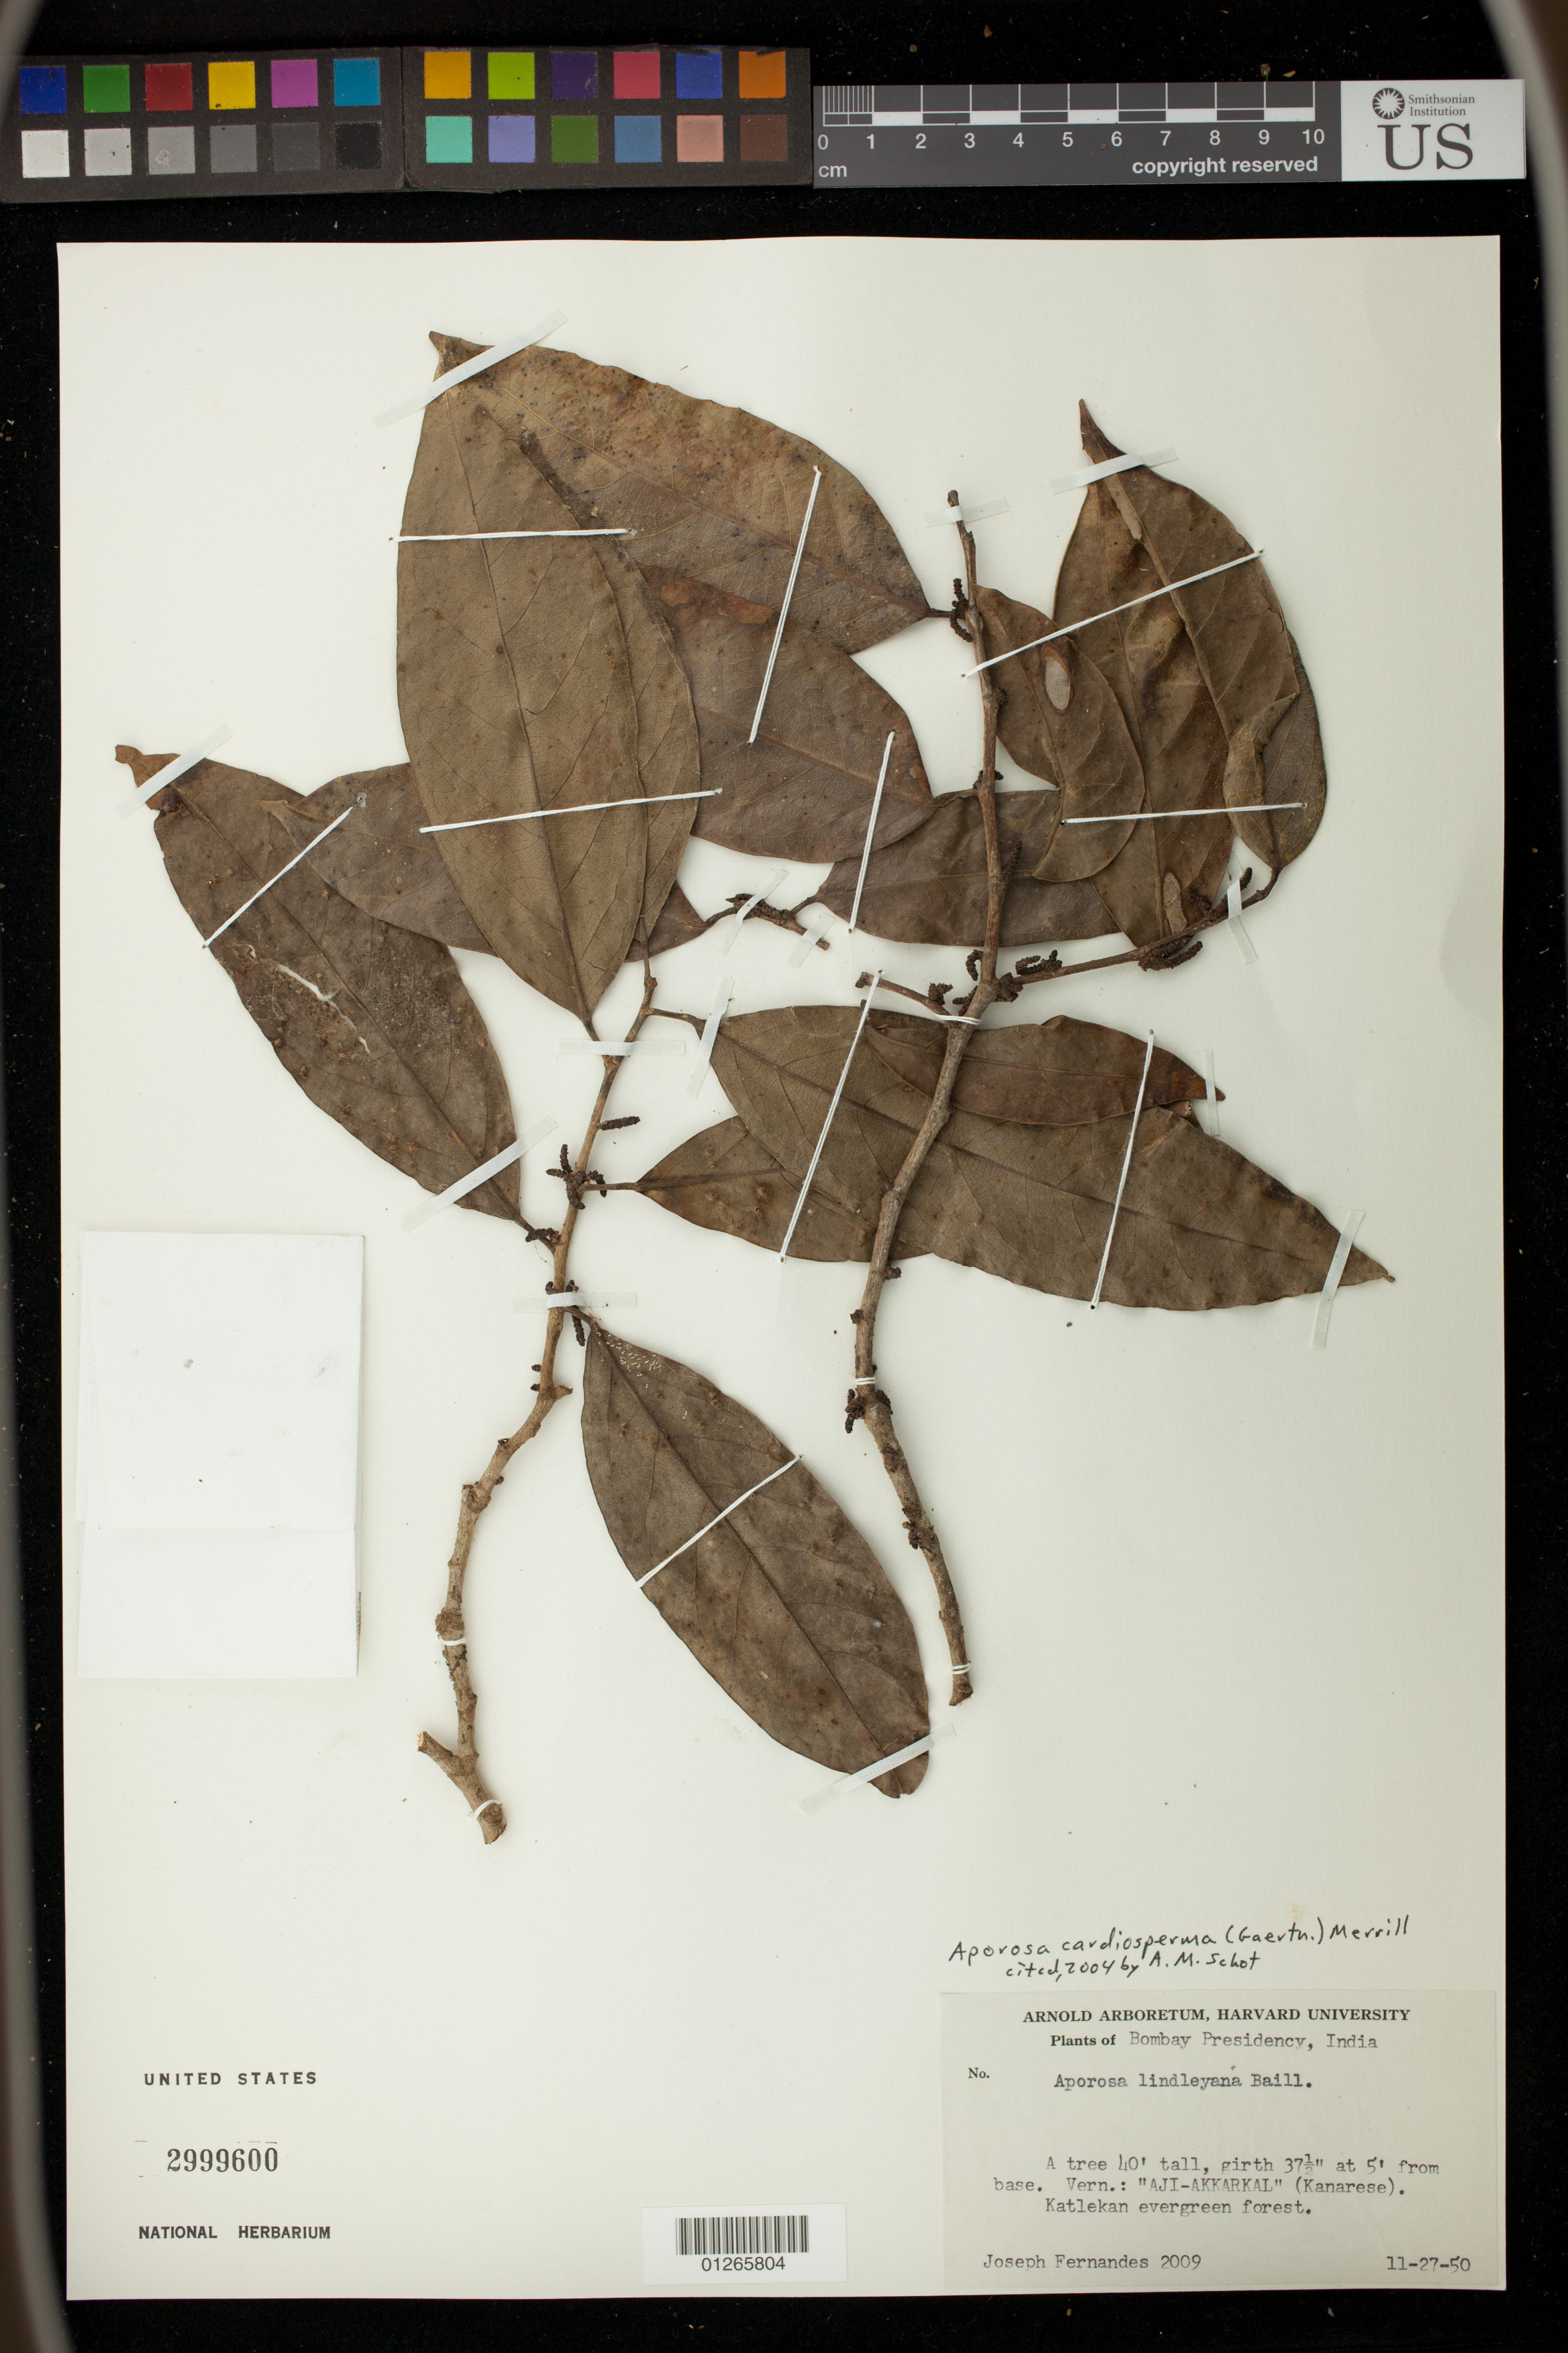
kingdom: Plantae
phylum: Tracheophyta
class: Magnoliopsida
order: Malpighiales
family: Phyllanthaceae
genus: Aporosa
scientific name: Aporosa cardiosperma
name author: (Gaertn.) Merr.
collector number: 2009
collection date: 1950-11-27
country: India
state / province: Maharashtra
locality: Bombay Presidency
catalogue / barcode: US 2999600